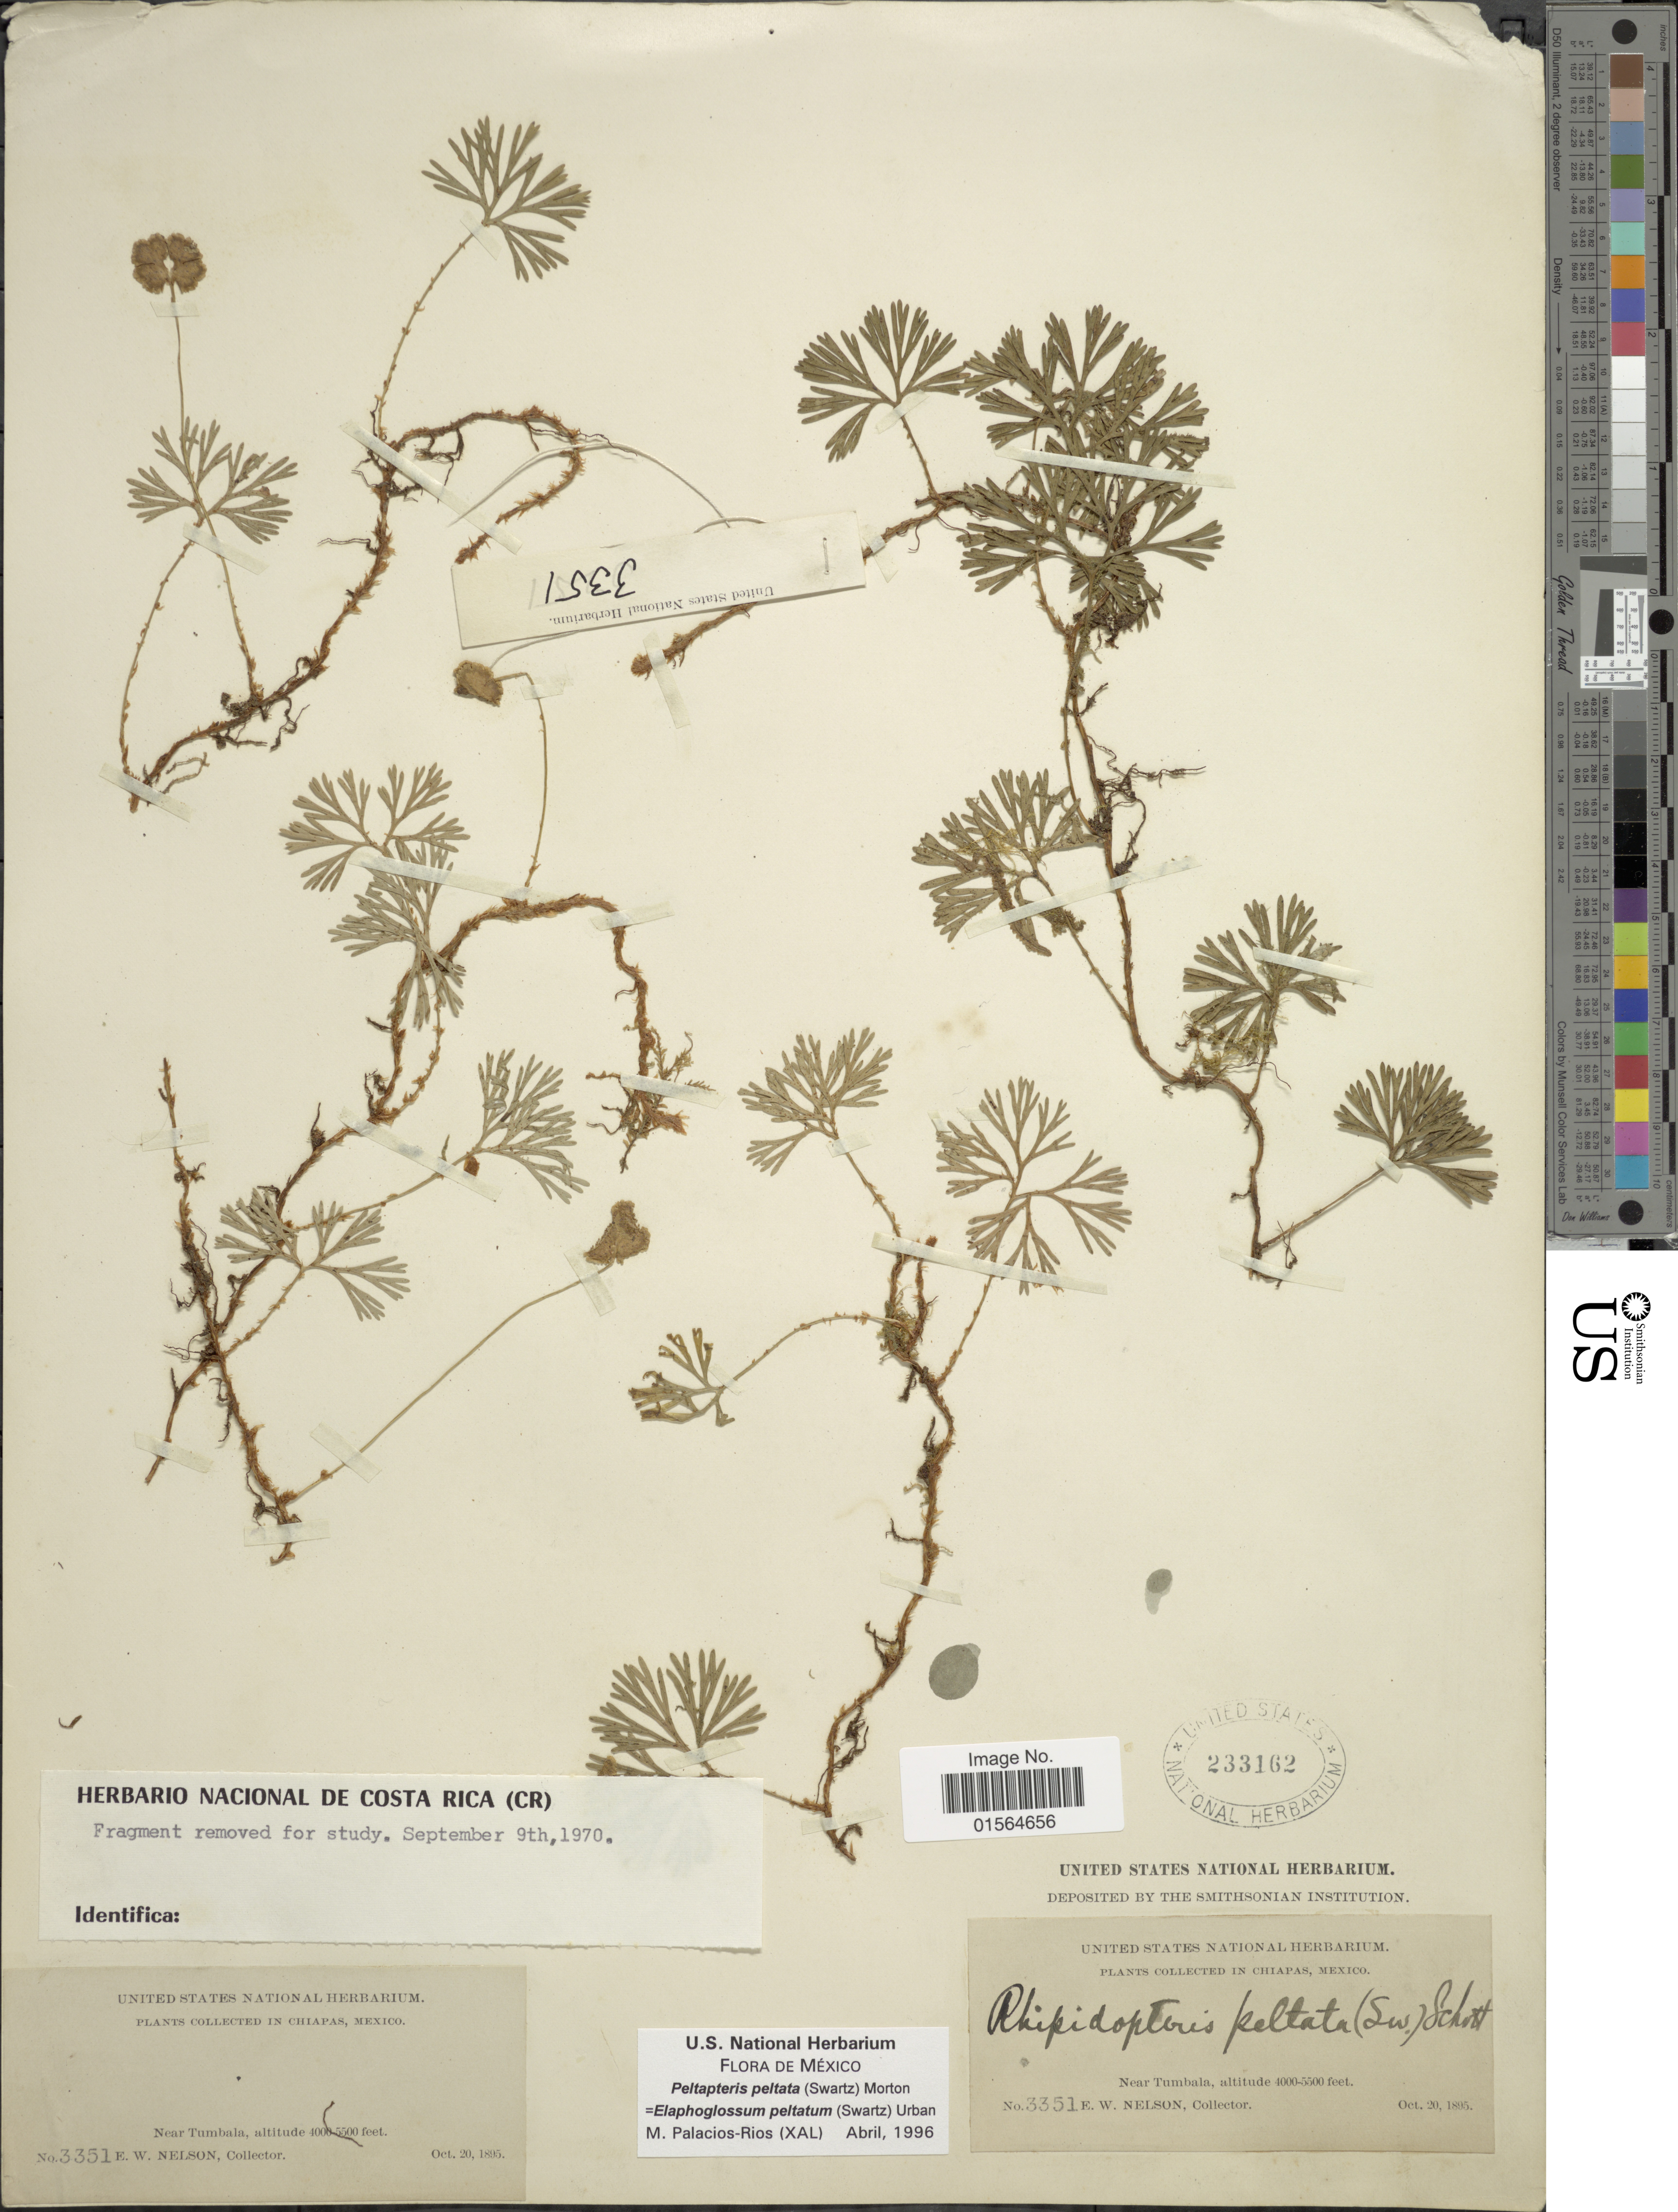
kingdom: Plantae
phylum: Tracheophyta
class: Polypodiopsida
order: Polypodiales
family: Dryopteridaceae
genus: Elaphoglossum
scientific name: Elaphoglossum peltatum f. peltatum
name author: (Sw.) Urb.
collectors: E. W. Nelson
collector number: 3351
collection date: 1895-10-20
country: Mexico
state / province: Chiapas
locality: Near Tumbala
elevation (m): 1219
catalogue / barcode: US 233162